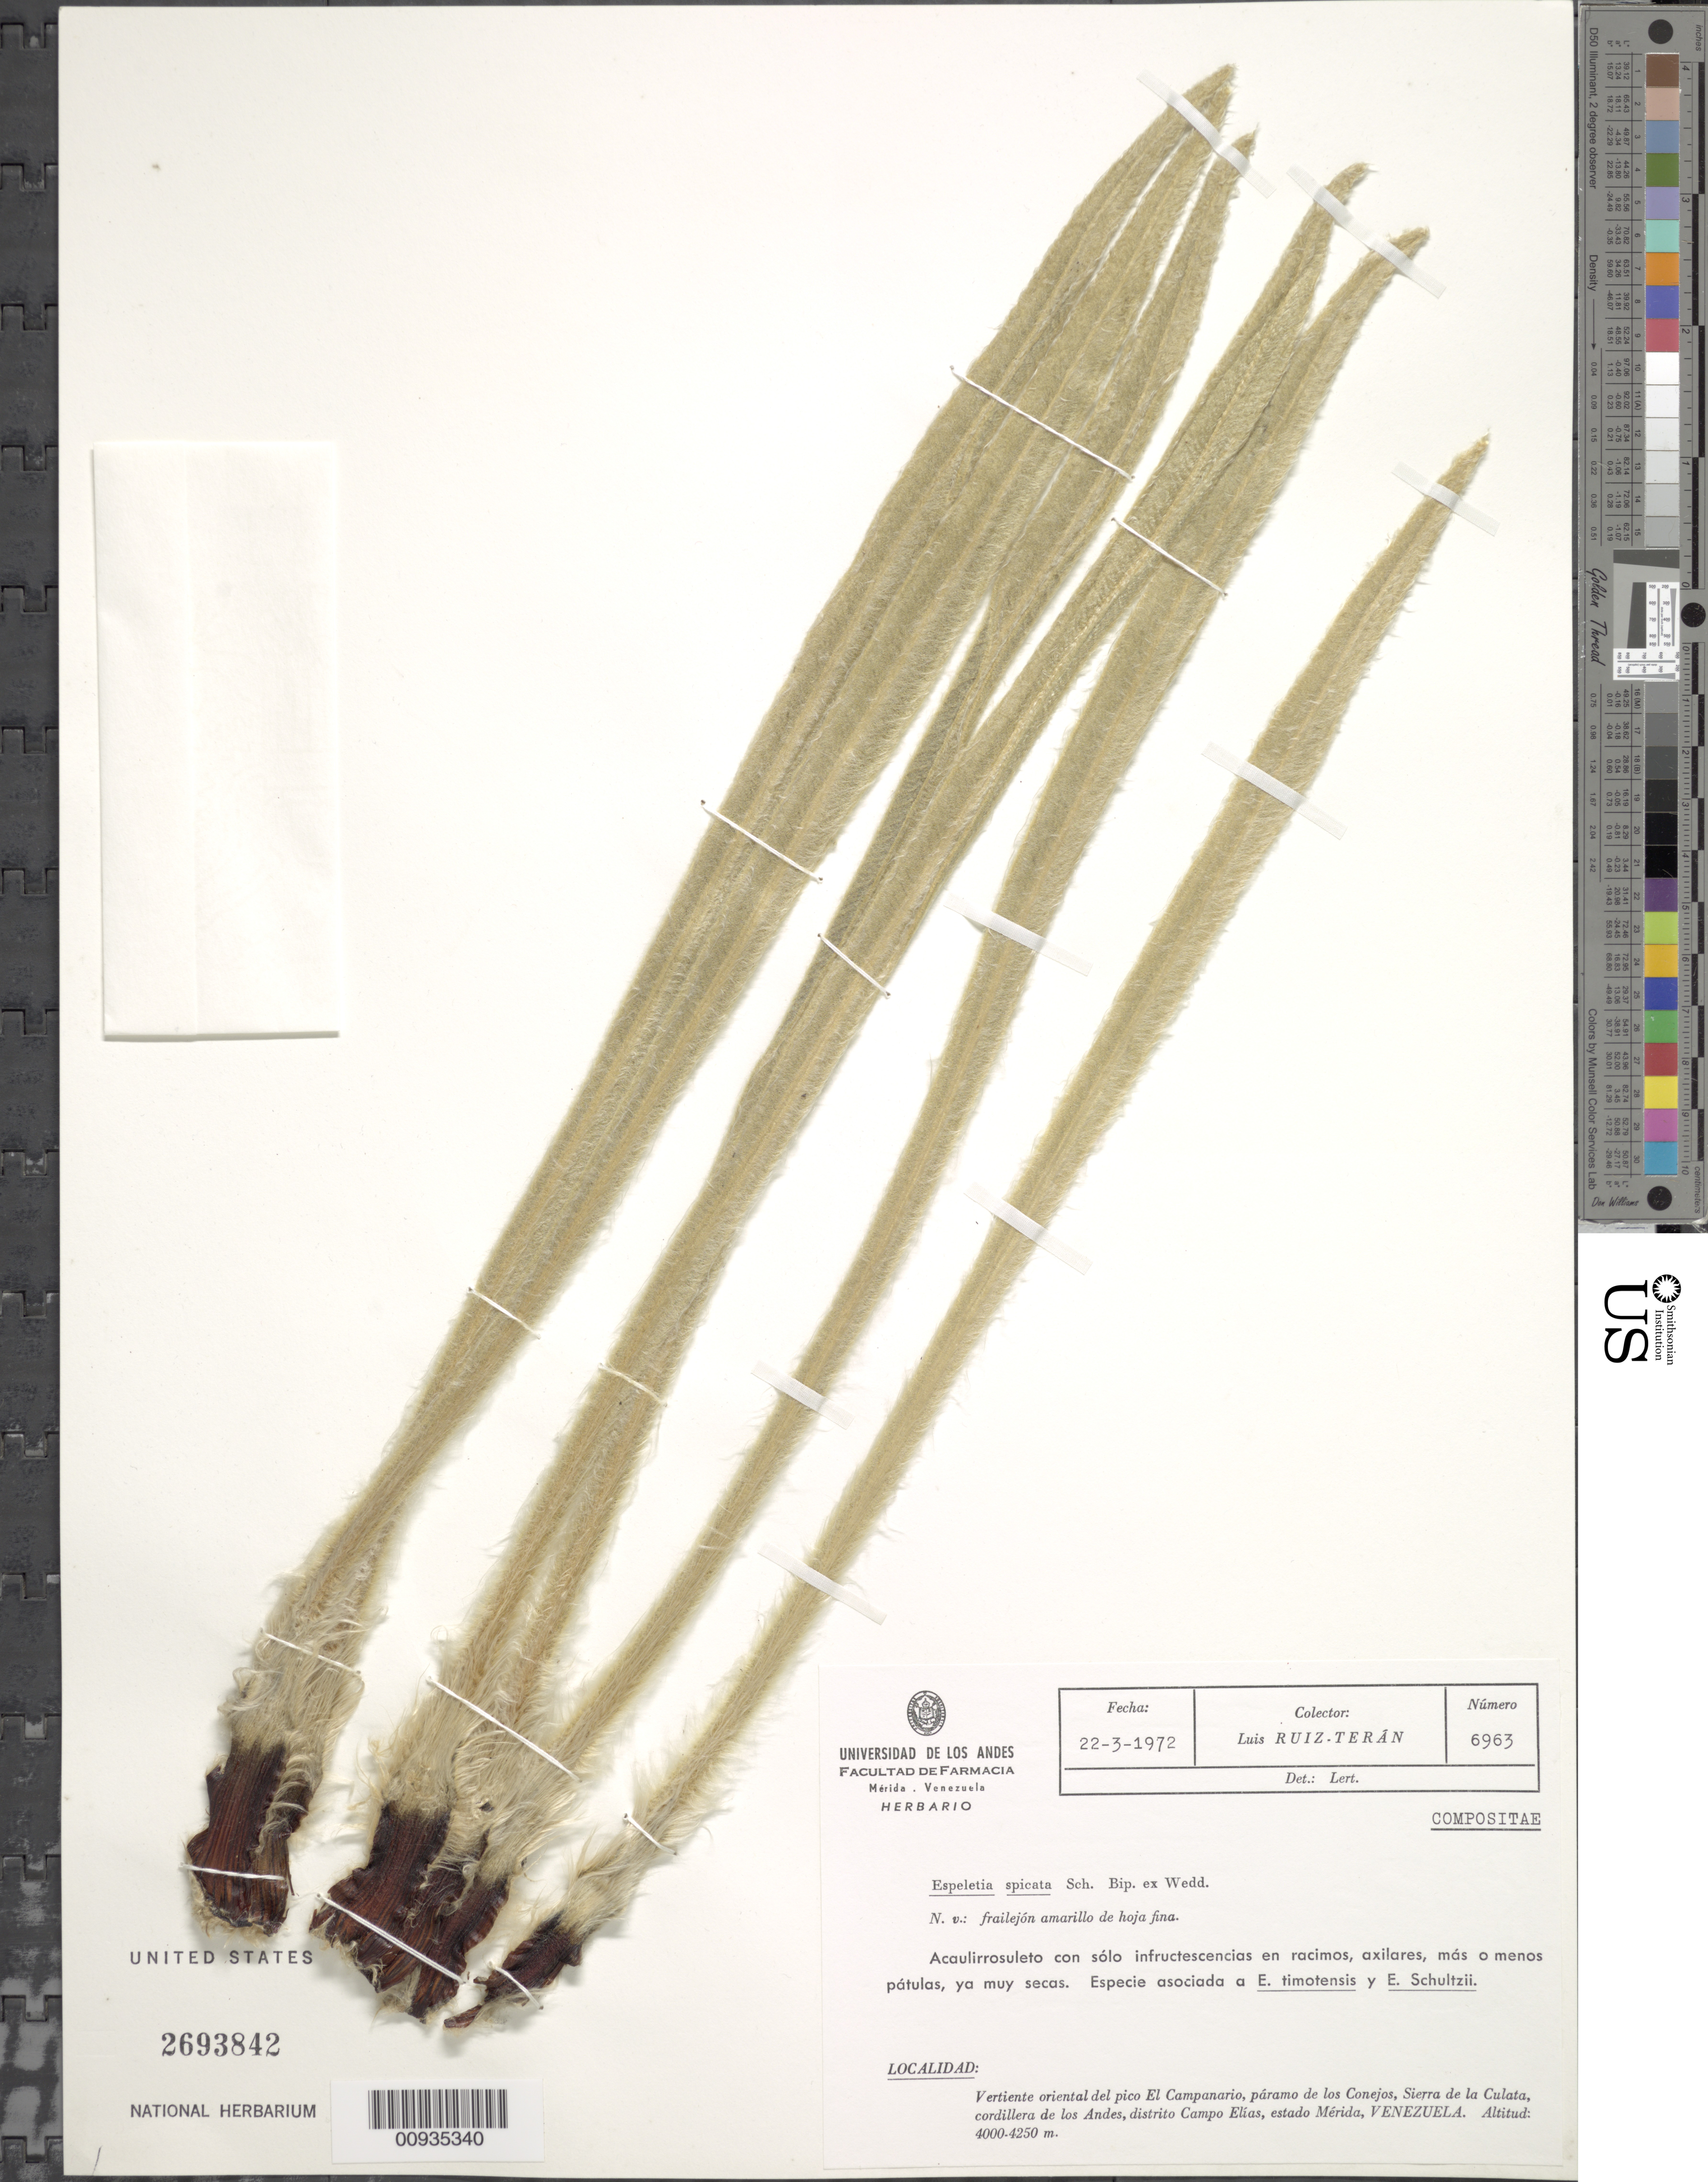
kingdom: Plantae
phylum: Tracheophyta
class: Magnoliopsida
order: Asterales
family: Asteraceae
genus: Coespeletia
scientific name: Coespeletia spicata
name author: (Sch. Bip. ex Wedd.) Cuatrec.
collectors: L. E. Ruíz-Terán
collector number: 6963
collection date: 1972-03-22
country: Venezuela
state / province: Mérida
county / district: Campo Elías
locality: Páramo de Los Conejos. Vertiente oriental del pico El Campanario, Sierra de la Culata, Cordillera de los Andes.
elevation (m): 4000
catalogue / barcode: US 2693842